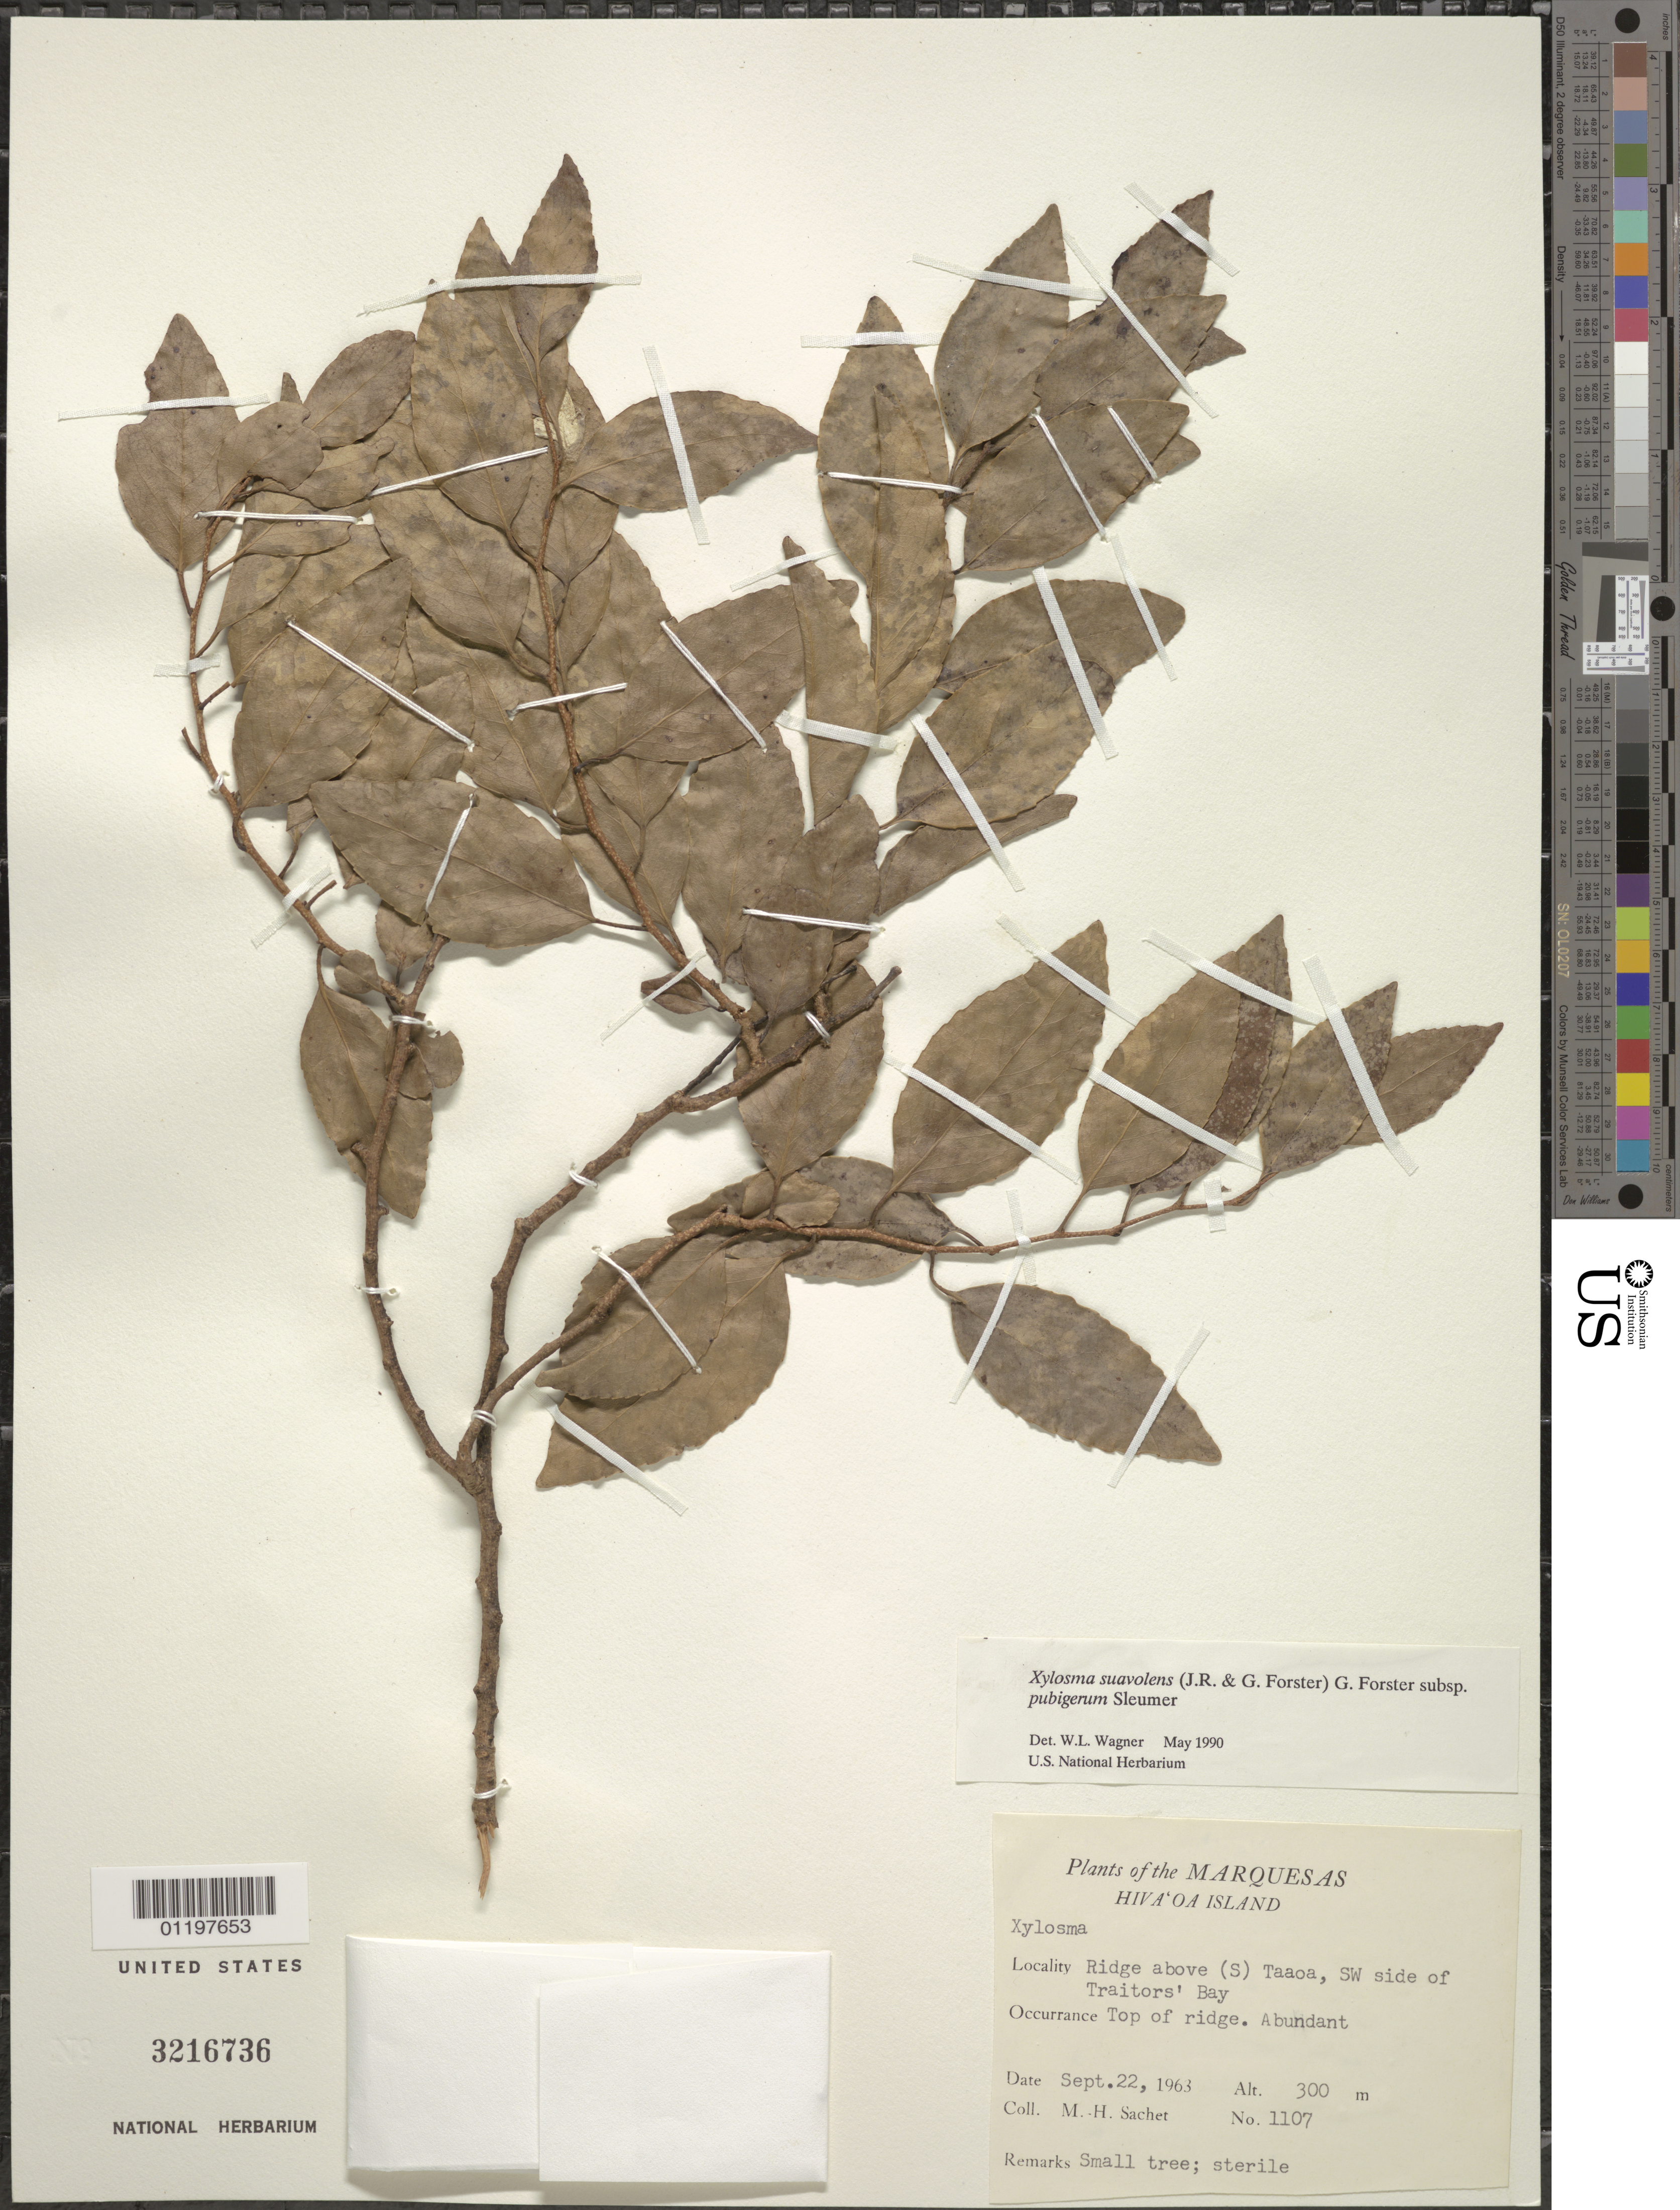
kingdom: Plantae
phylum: Tracheophyta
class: Magnoliopsida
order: Malpighiales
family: Salicaceae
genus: Xylosma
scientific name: Xylosma suaveolens subsp. pubigera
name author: Sleumer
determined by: Wagner, W. L., (BOT), Smithsonian Institution - National Museum of Natural History (UNITED STATES)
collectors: M.-H. Sachet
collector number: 1107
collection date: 1963-09-22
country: French Polynesia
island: Hiva Oa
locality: ridge above (S) Taaoa, SW side of Traitors' Bay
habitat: Top of ridge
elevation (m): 300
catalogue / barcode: US 3216736